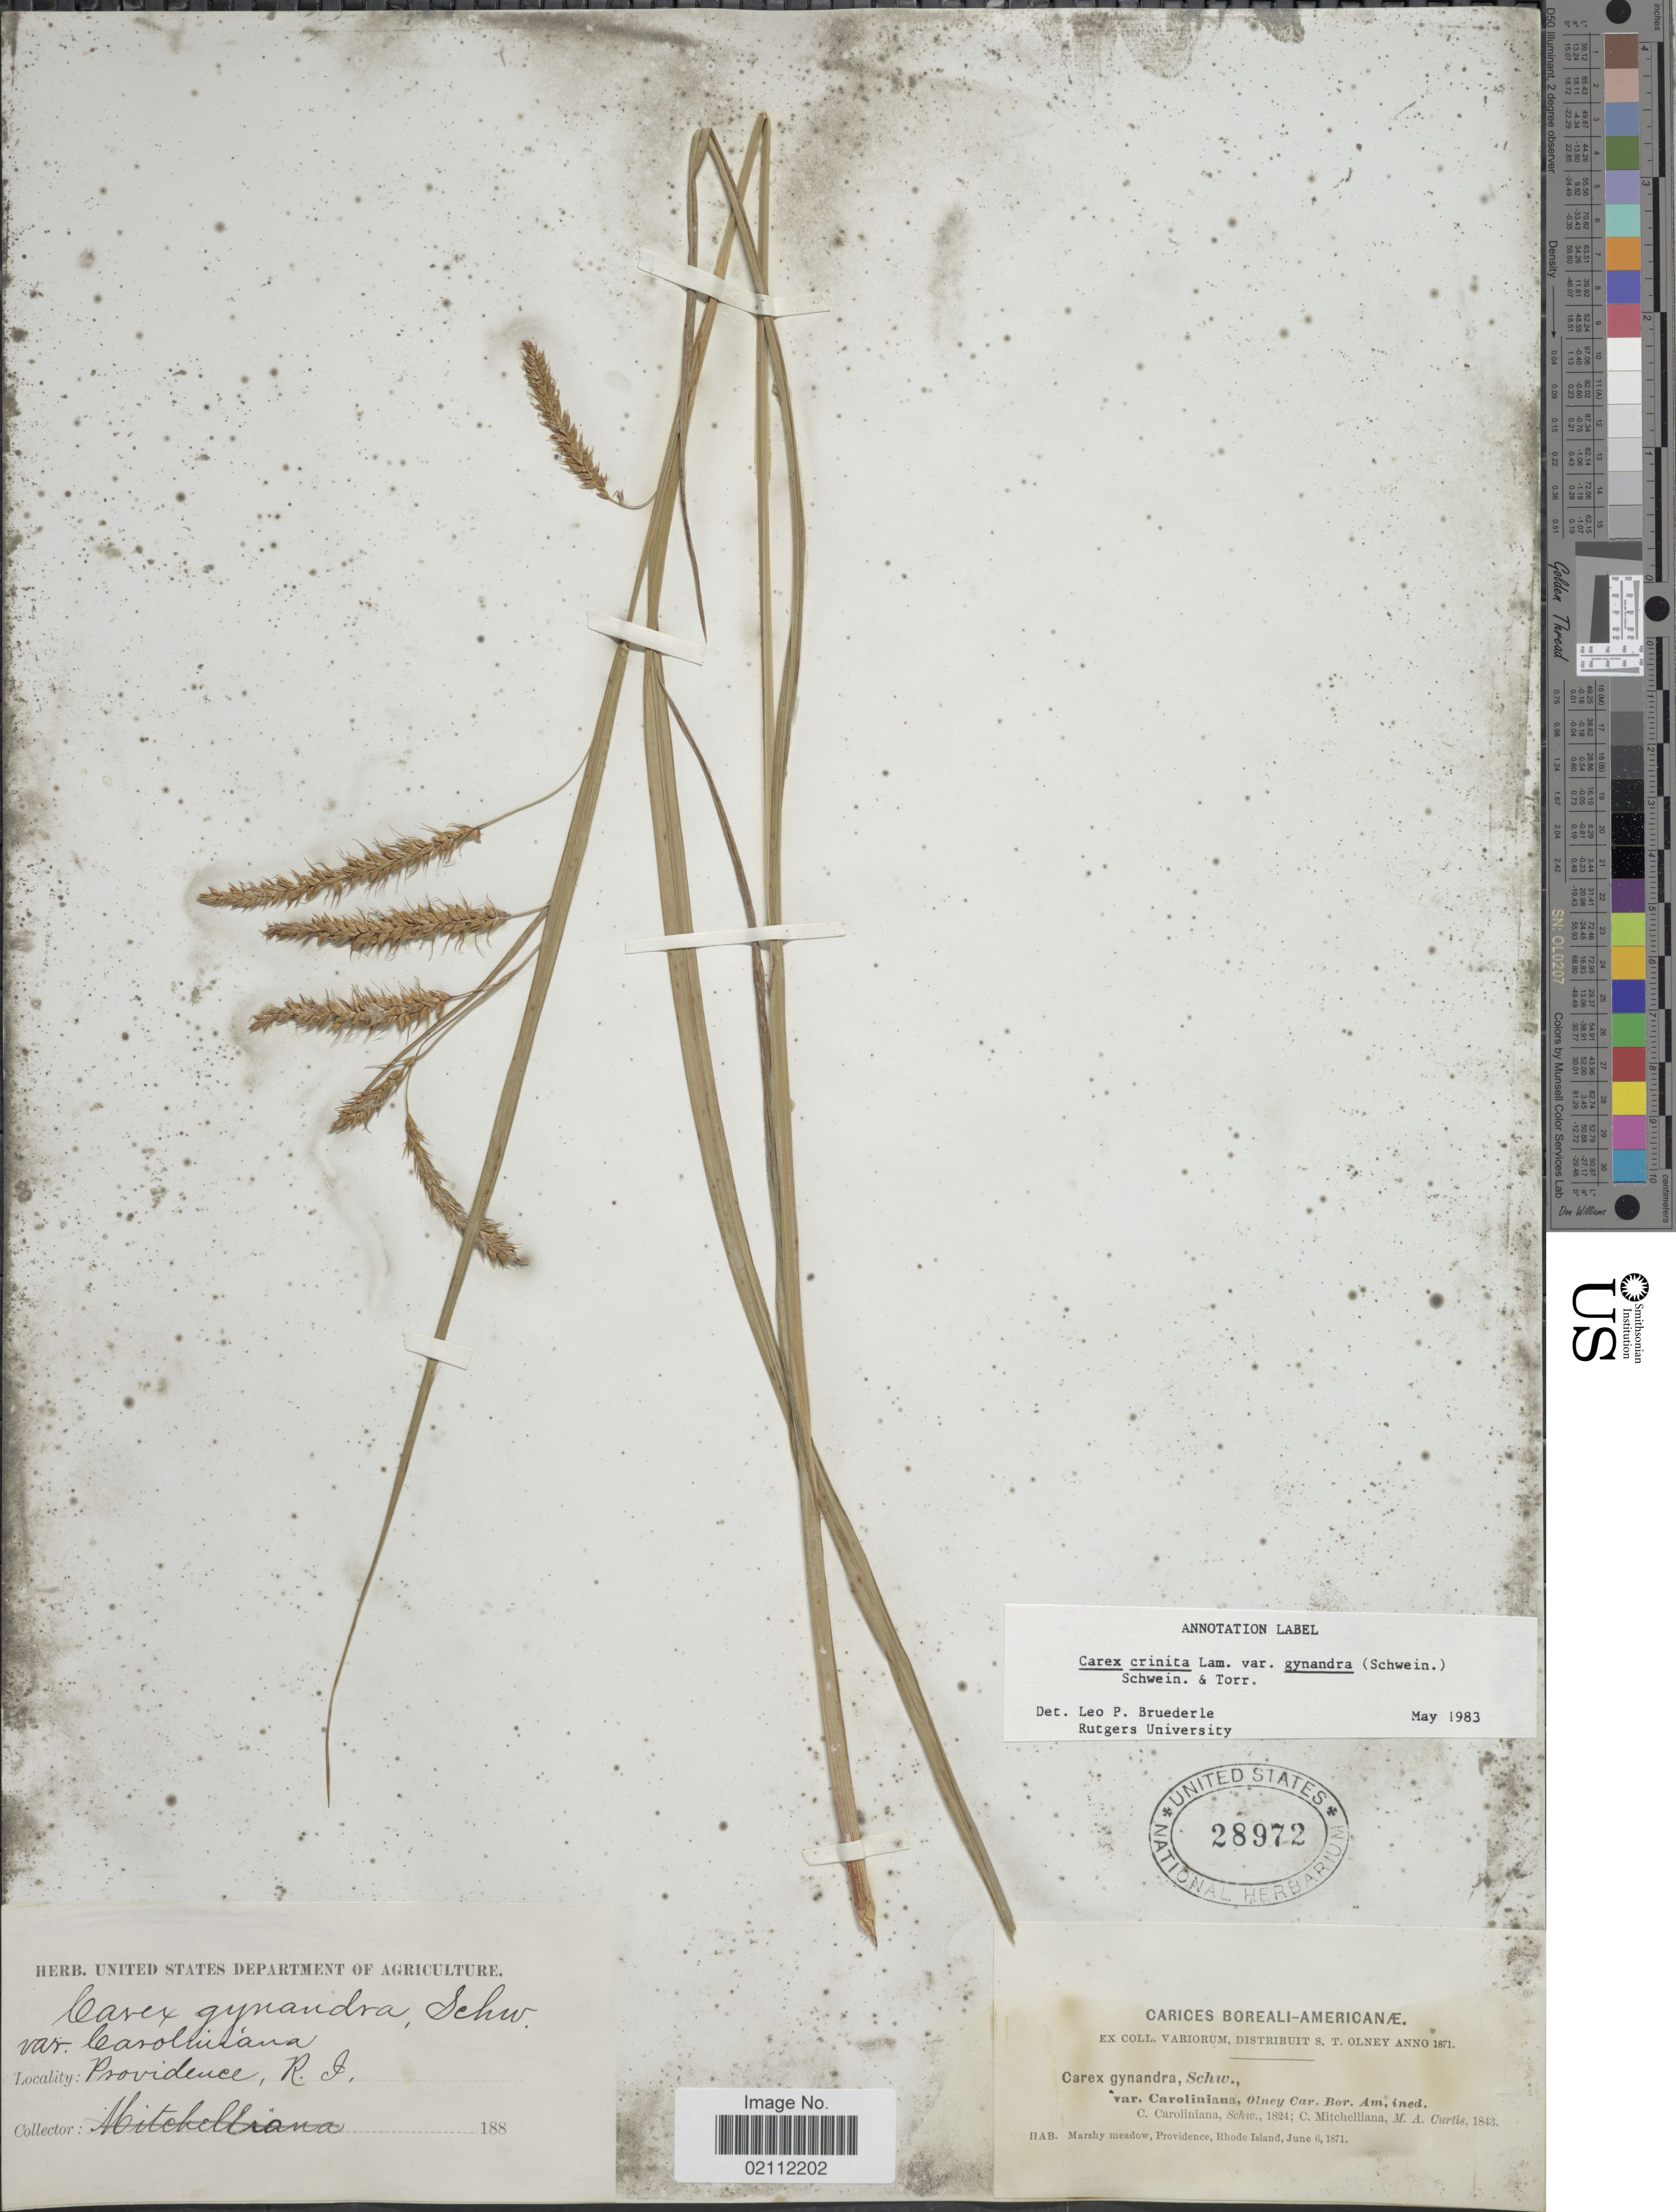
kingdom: Plantae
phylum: Tracheophyta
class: Liliopsida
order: Poales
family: Cyperaceae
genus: Carex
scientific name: Carex gynandra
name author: Schwein.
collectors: S. Olney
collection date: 1871-06-06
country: United States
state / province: Rhode Island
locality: Providence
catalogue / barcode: US 28972